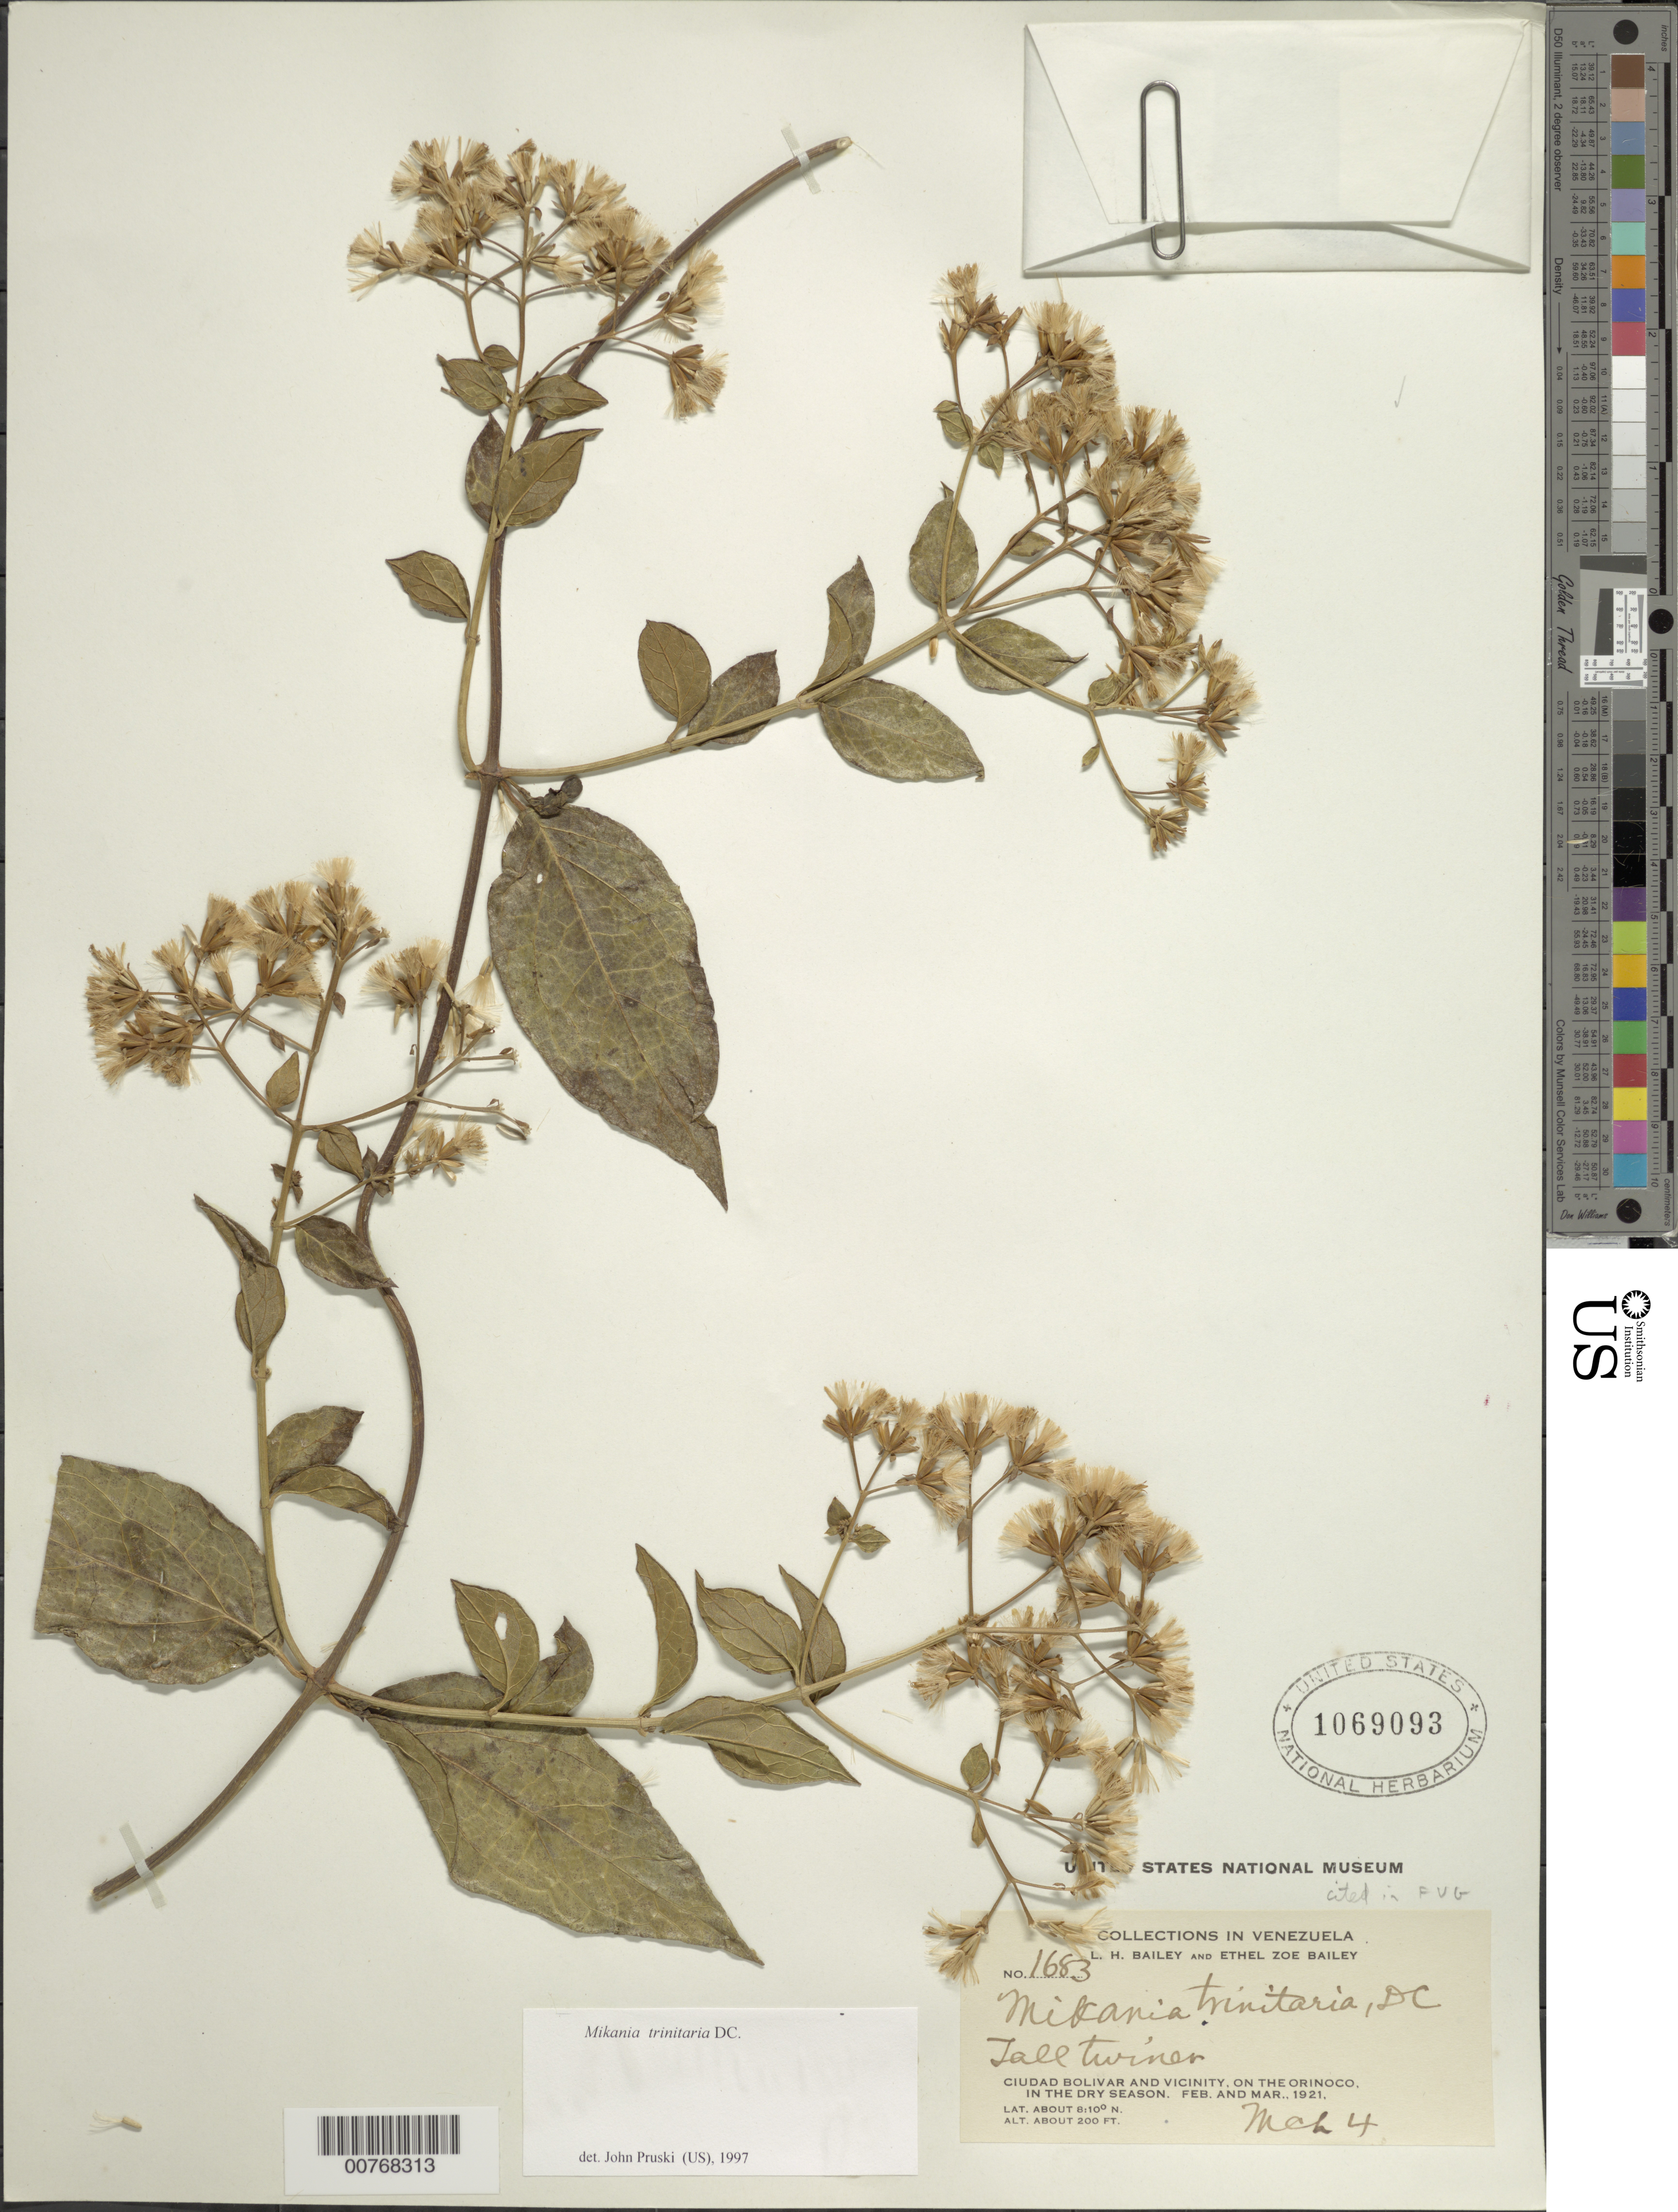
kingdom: Plantae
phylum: Tracheophyta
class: Magnoliopsida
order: Asterales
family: Asteraceae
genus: Mikania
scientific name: Mikania trinitaria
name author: DC.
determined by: Pruski, J. F.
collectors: L. H. Bailey & E. Z. Bailey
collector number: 1683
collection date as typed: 4 March 1921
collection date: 1921-03-04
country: Venezuela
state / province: Bolívar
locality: Ciudad Bolívar and vicinity, Orinoco R.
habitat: Dry season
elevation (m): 61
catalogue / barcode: US 1069063